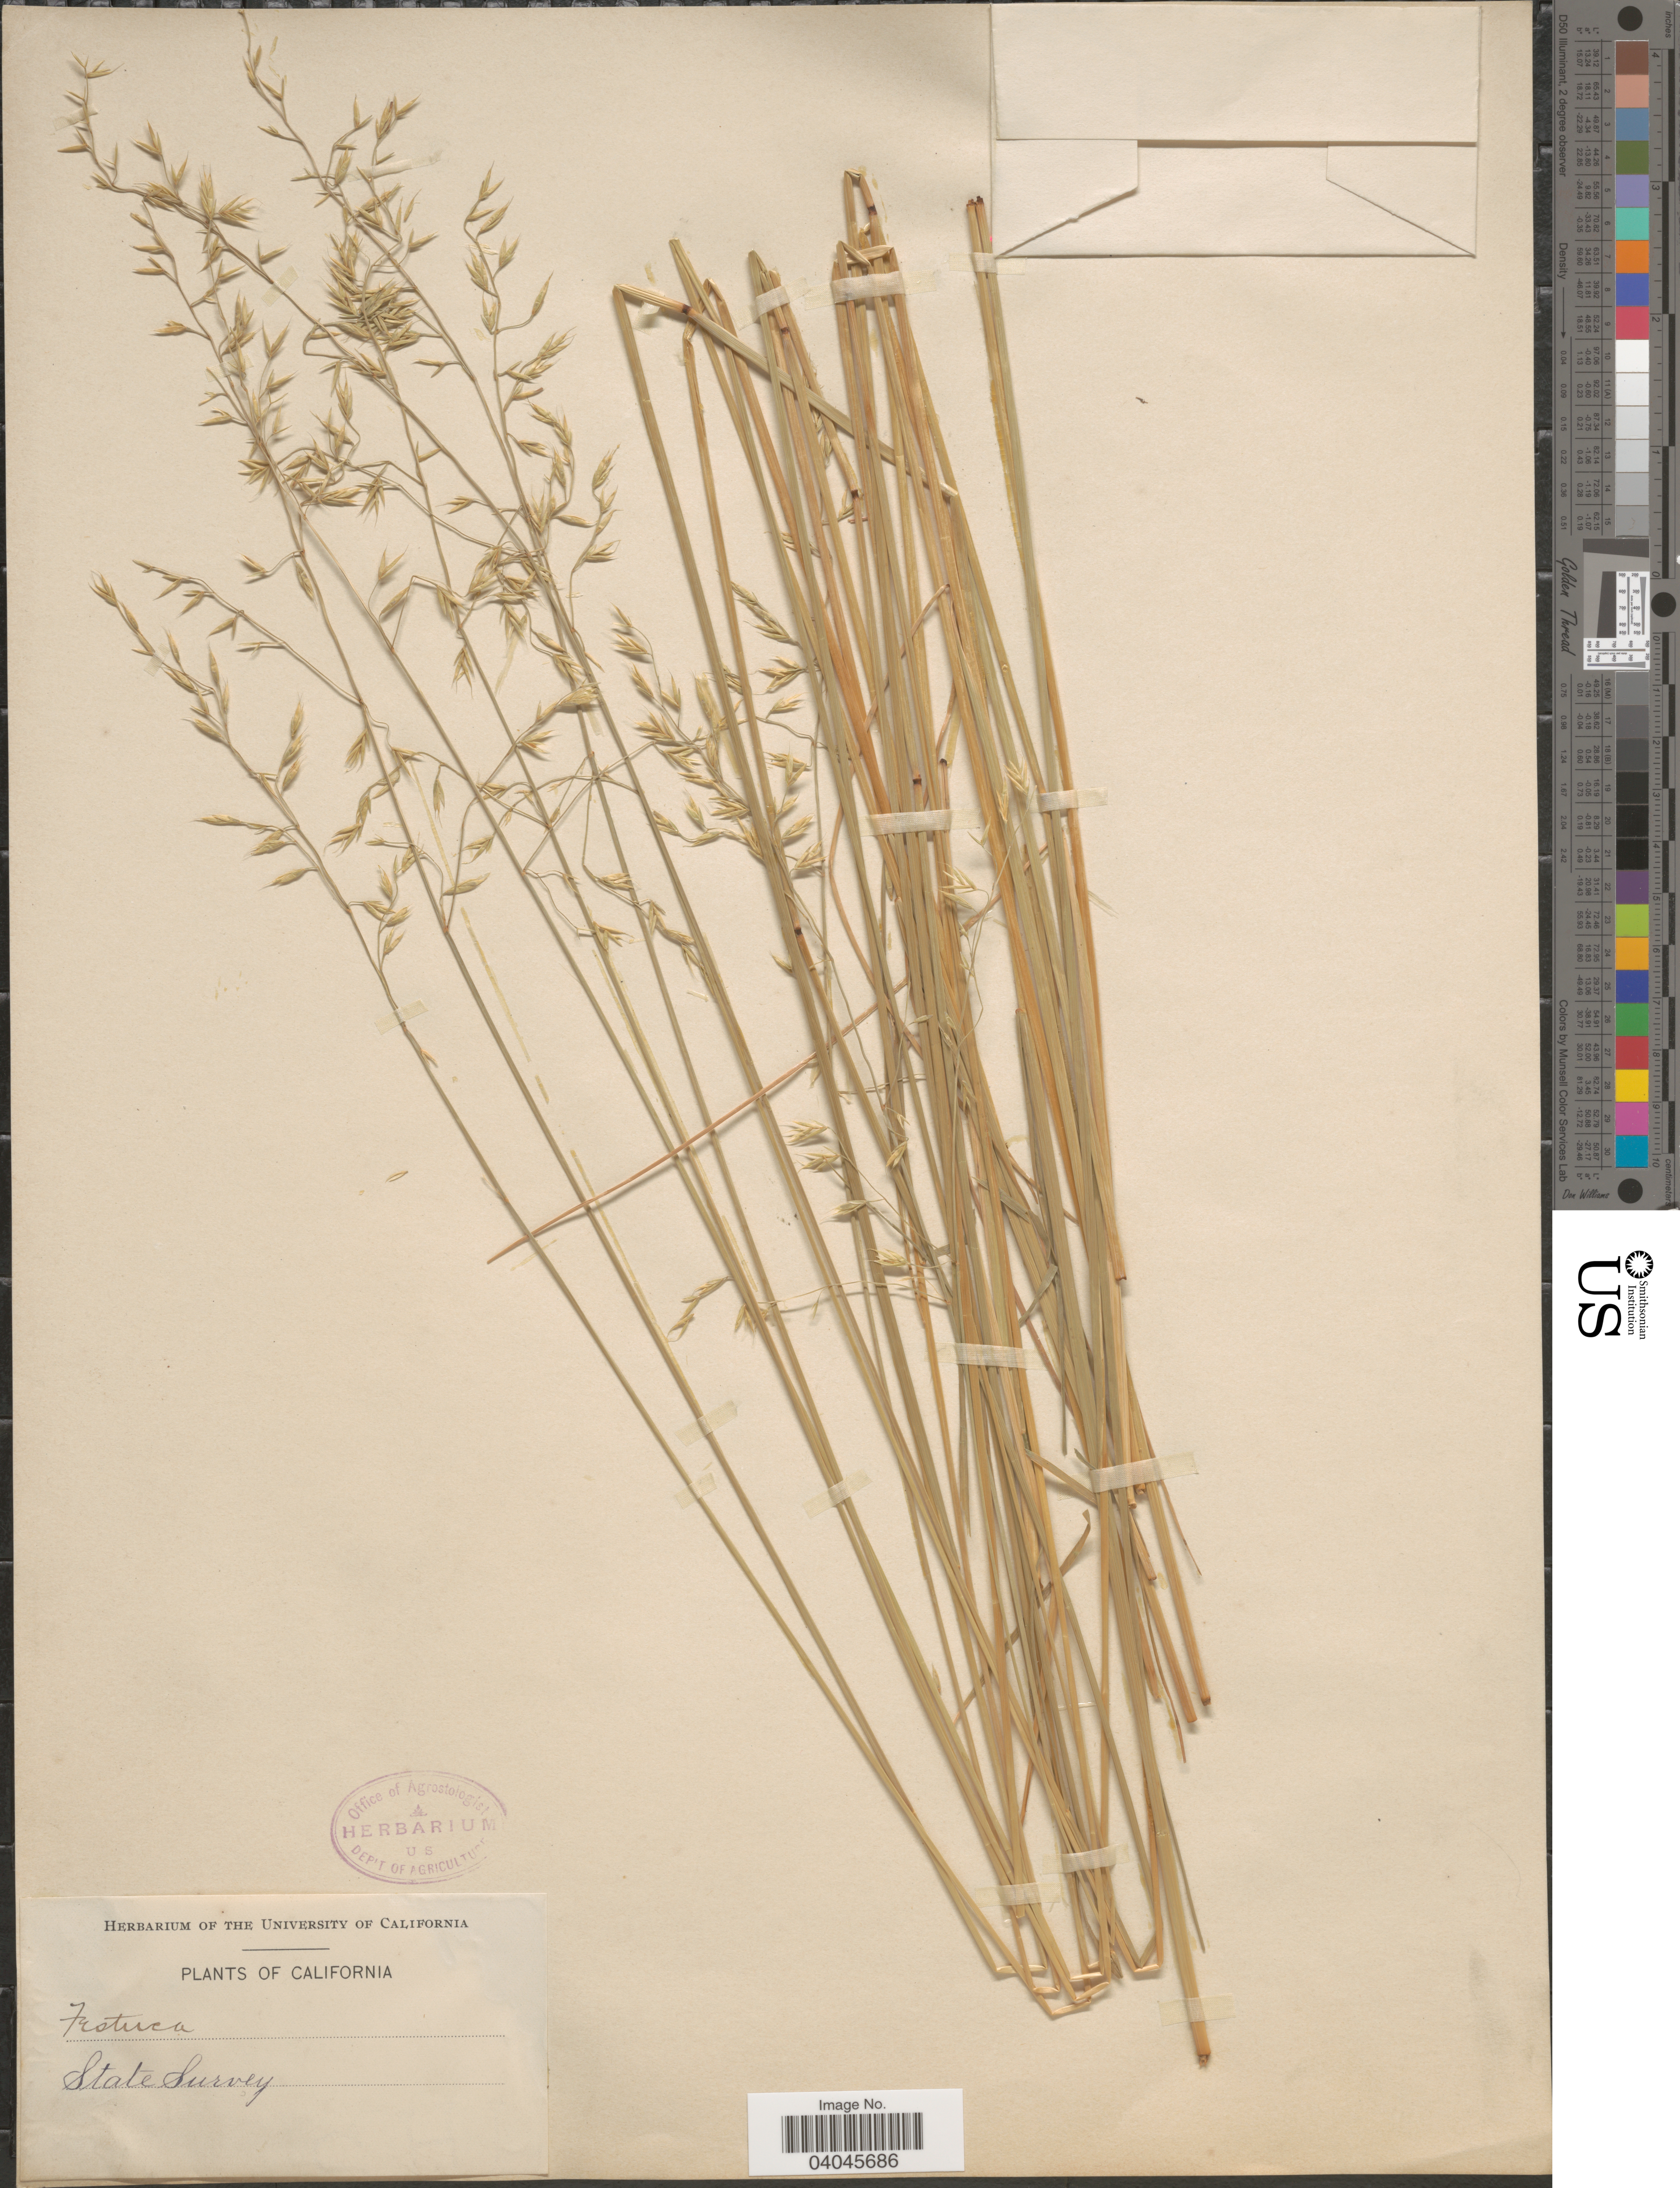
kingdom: Plantae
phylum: Tracheophyta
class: Liliopsida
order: Poales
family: Poaceae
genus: Festuca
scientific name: Festuca rubra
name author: L.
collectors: ex herb. Univ. of California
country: United States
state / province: California